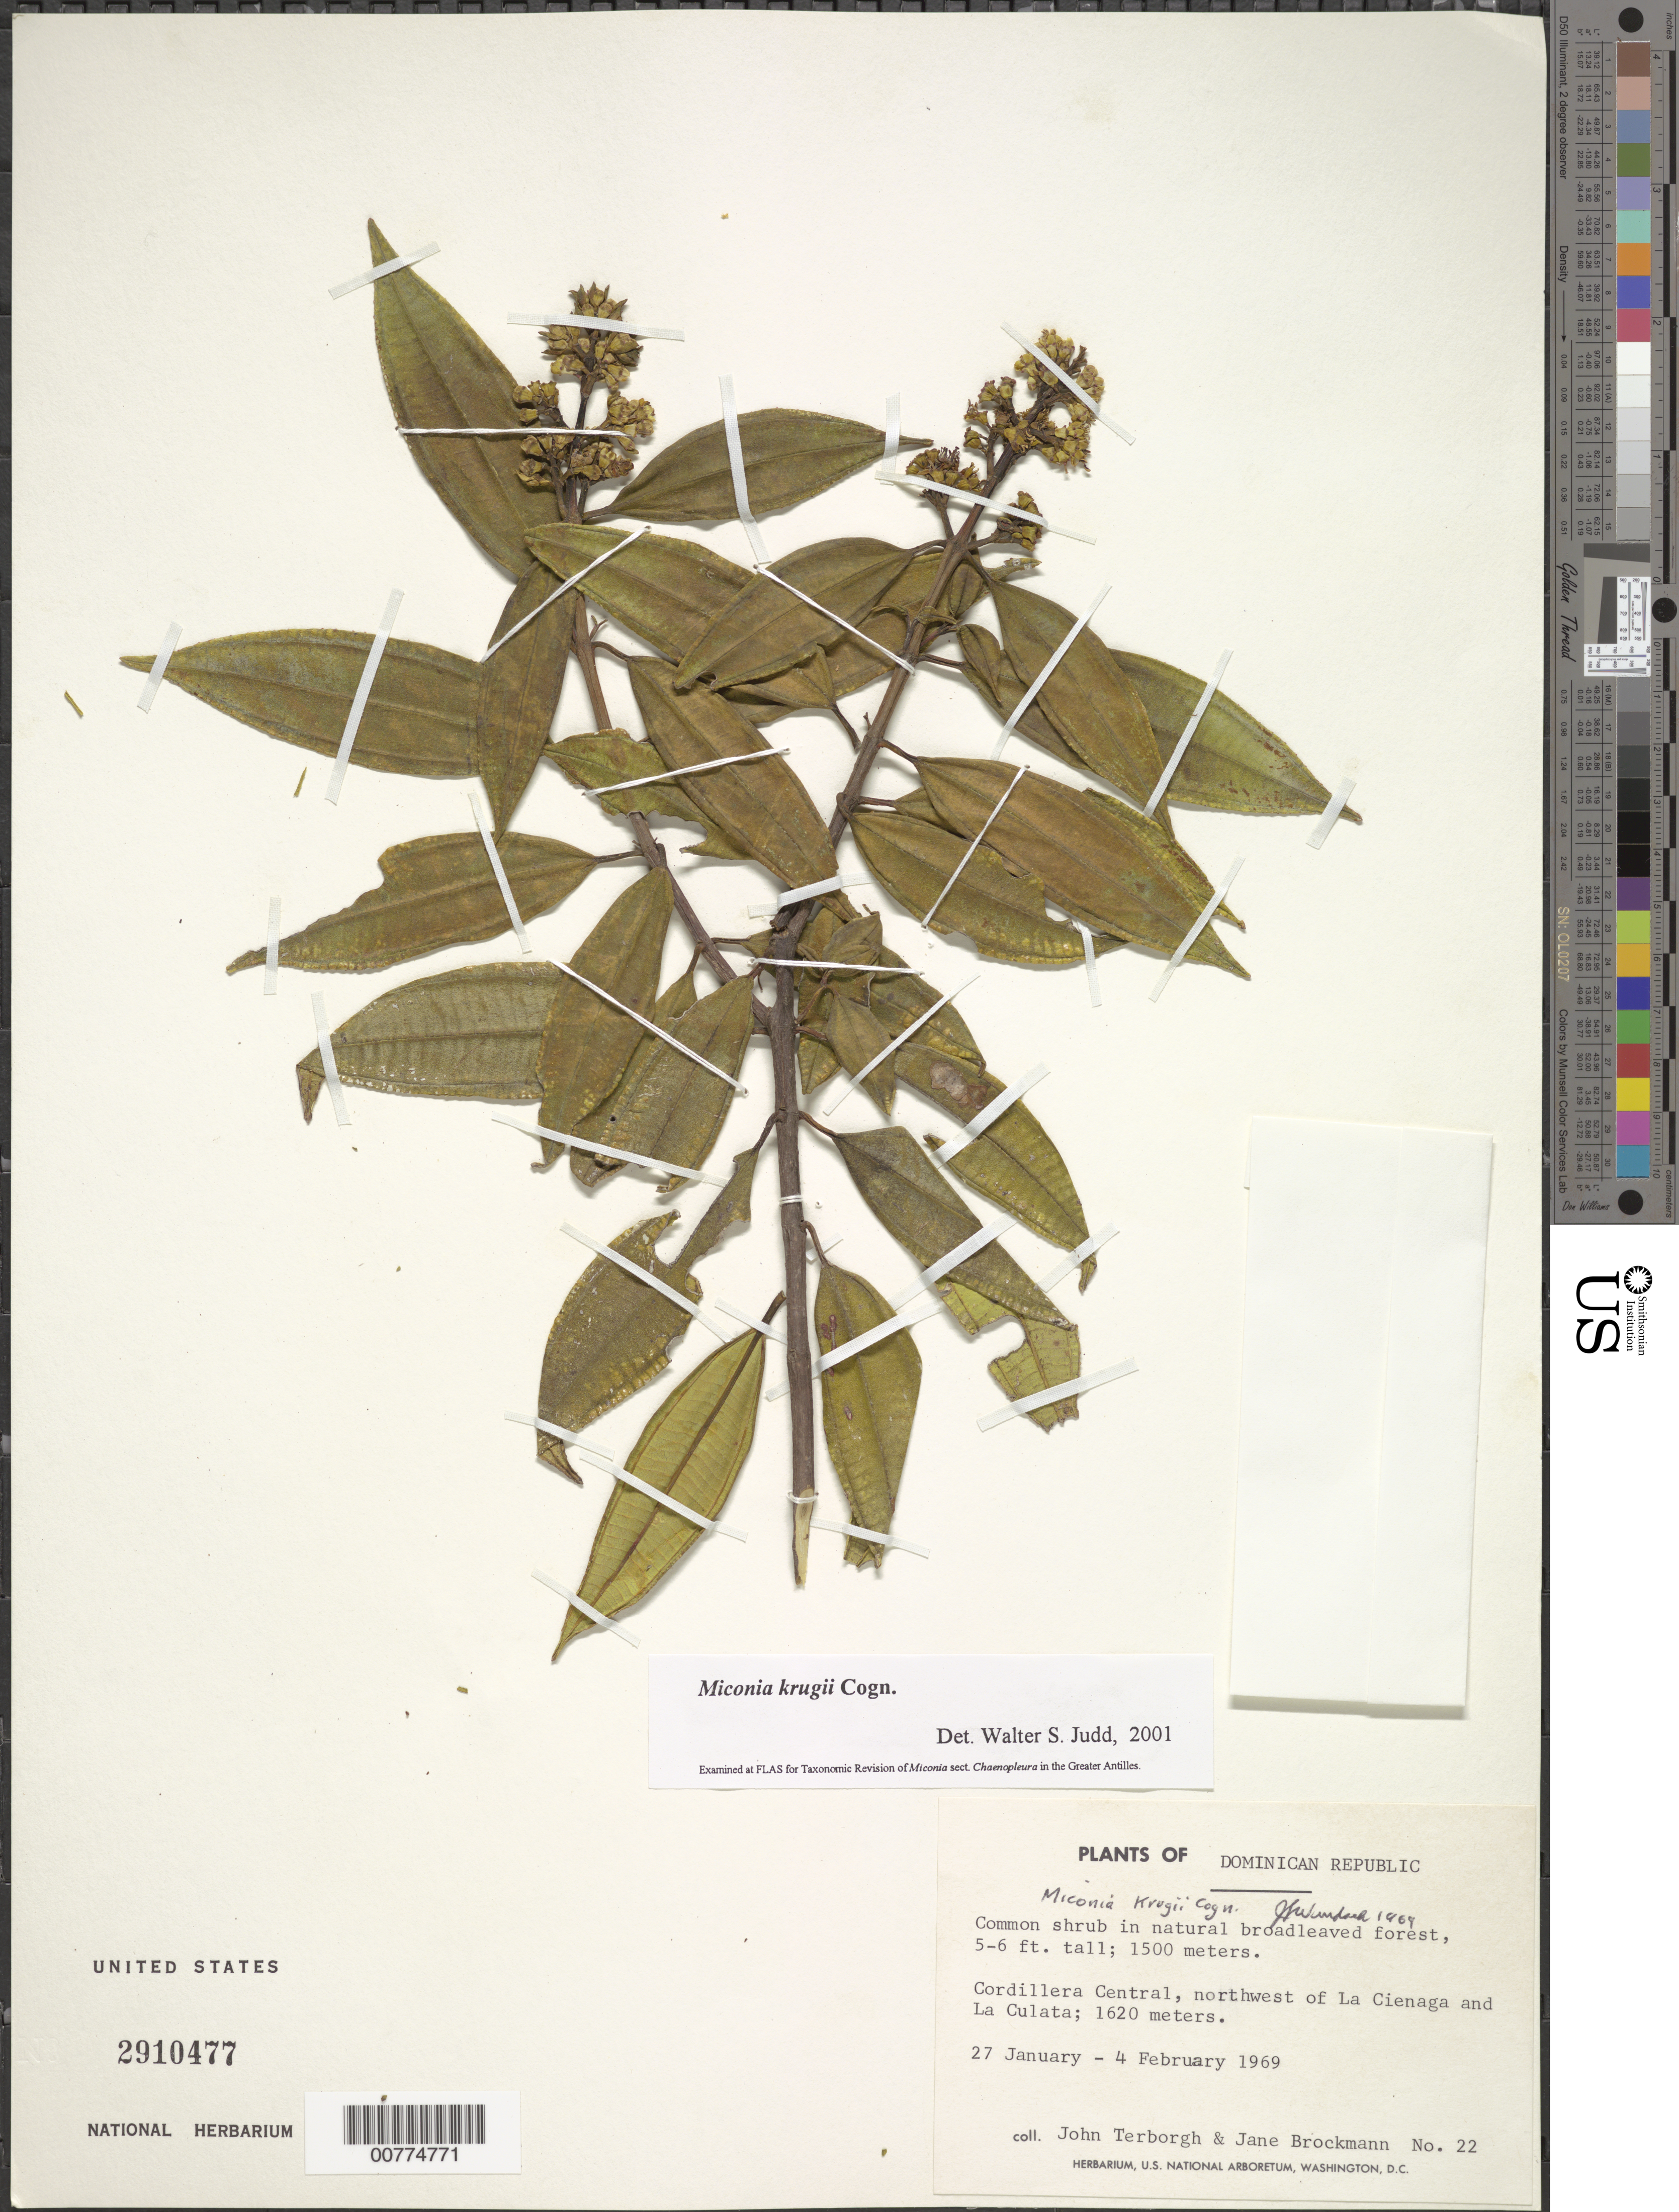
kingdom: Plantae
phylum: Tracheophyta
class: Magnoliopsida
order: Myrtales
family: Melastomataceae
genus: Miconia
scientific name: Miconia krugii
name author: Cogn.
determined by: Judd, Walter S.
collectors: J. Terborgh & J. Brockmann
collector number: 22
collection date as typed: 27 Feb 1969 to 04 Feb 1969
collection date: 1969-02-04/1969-02-27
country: Dominican Republic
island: Hispaniola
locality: Cordillera Central, northwest of La Ciénaga and La Culata, 1620 m.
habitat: Natural broadleaved forest.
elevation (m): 1500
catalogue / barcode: US 2910477